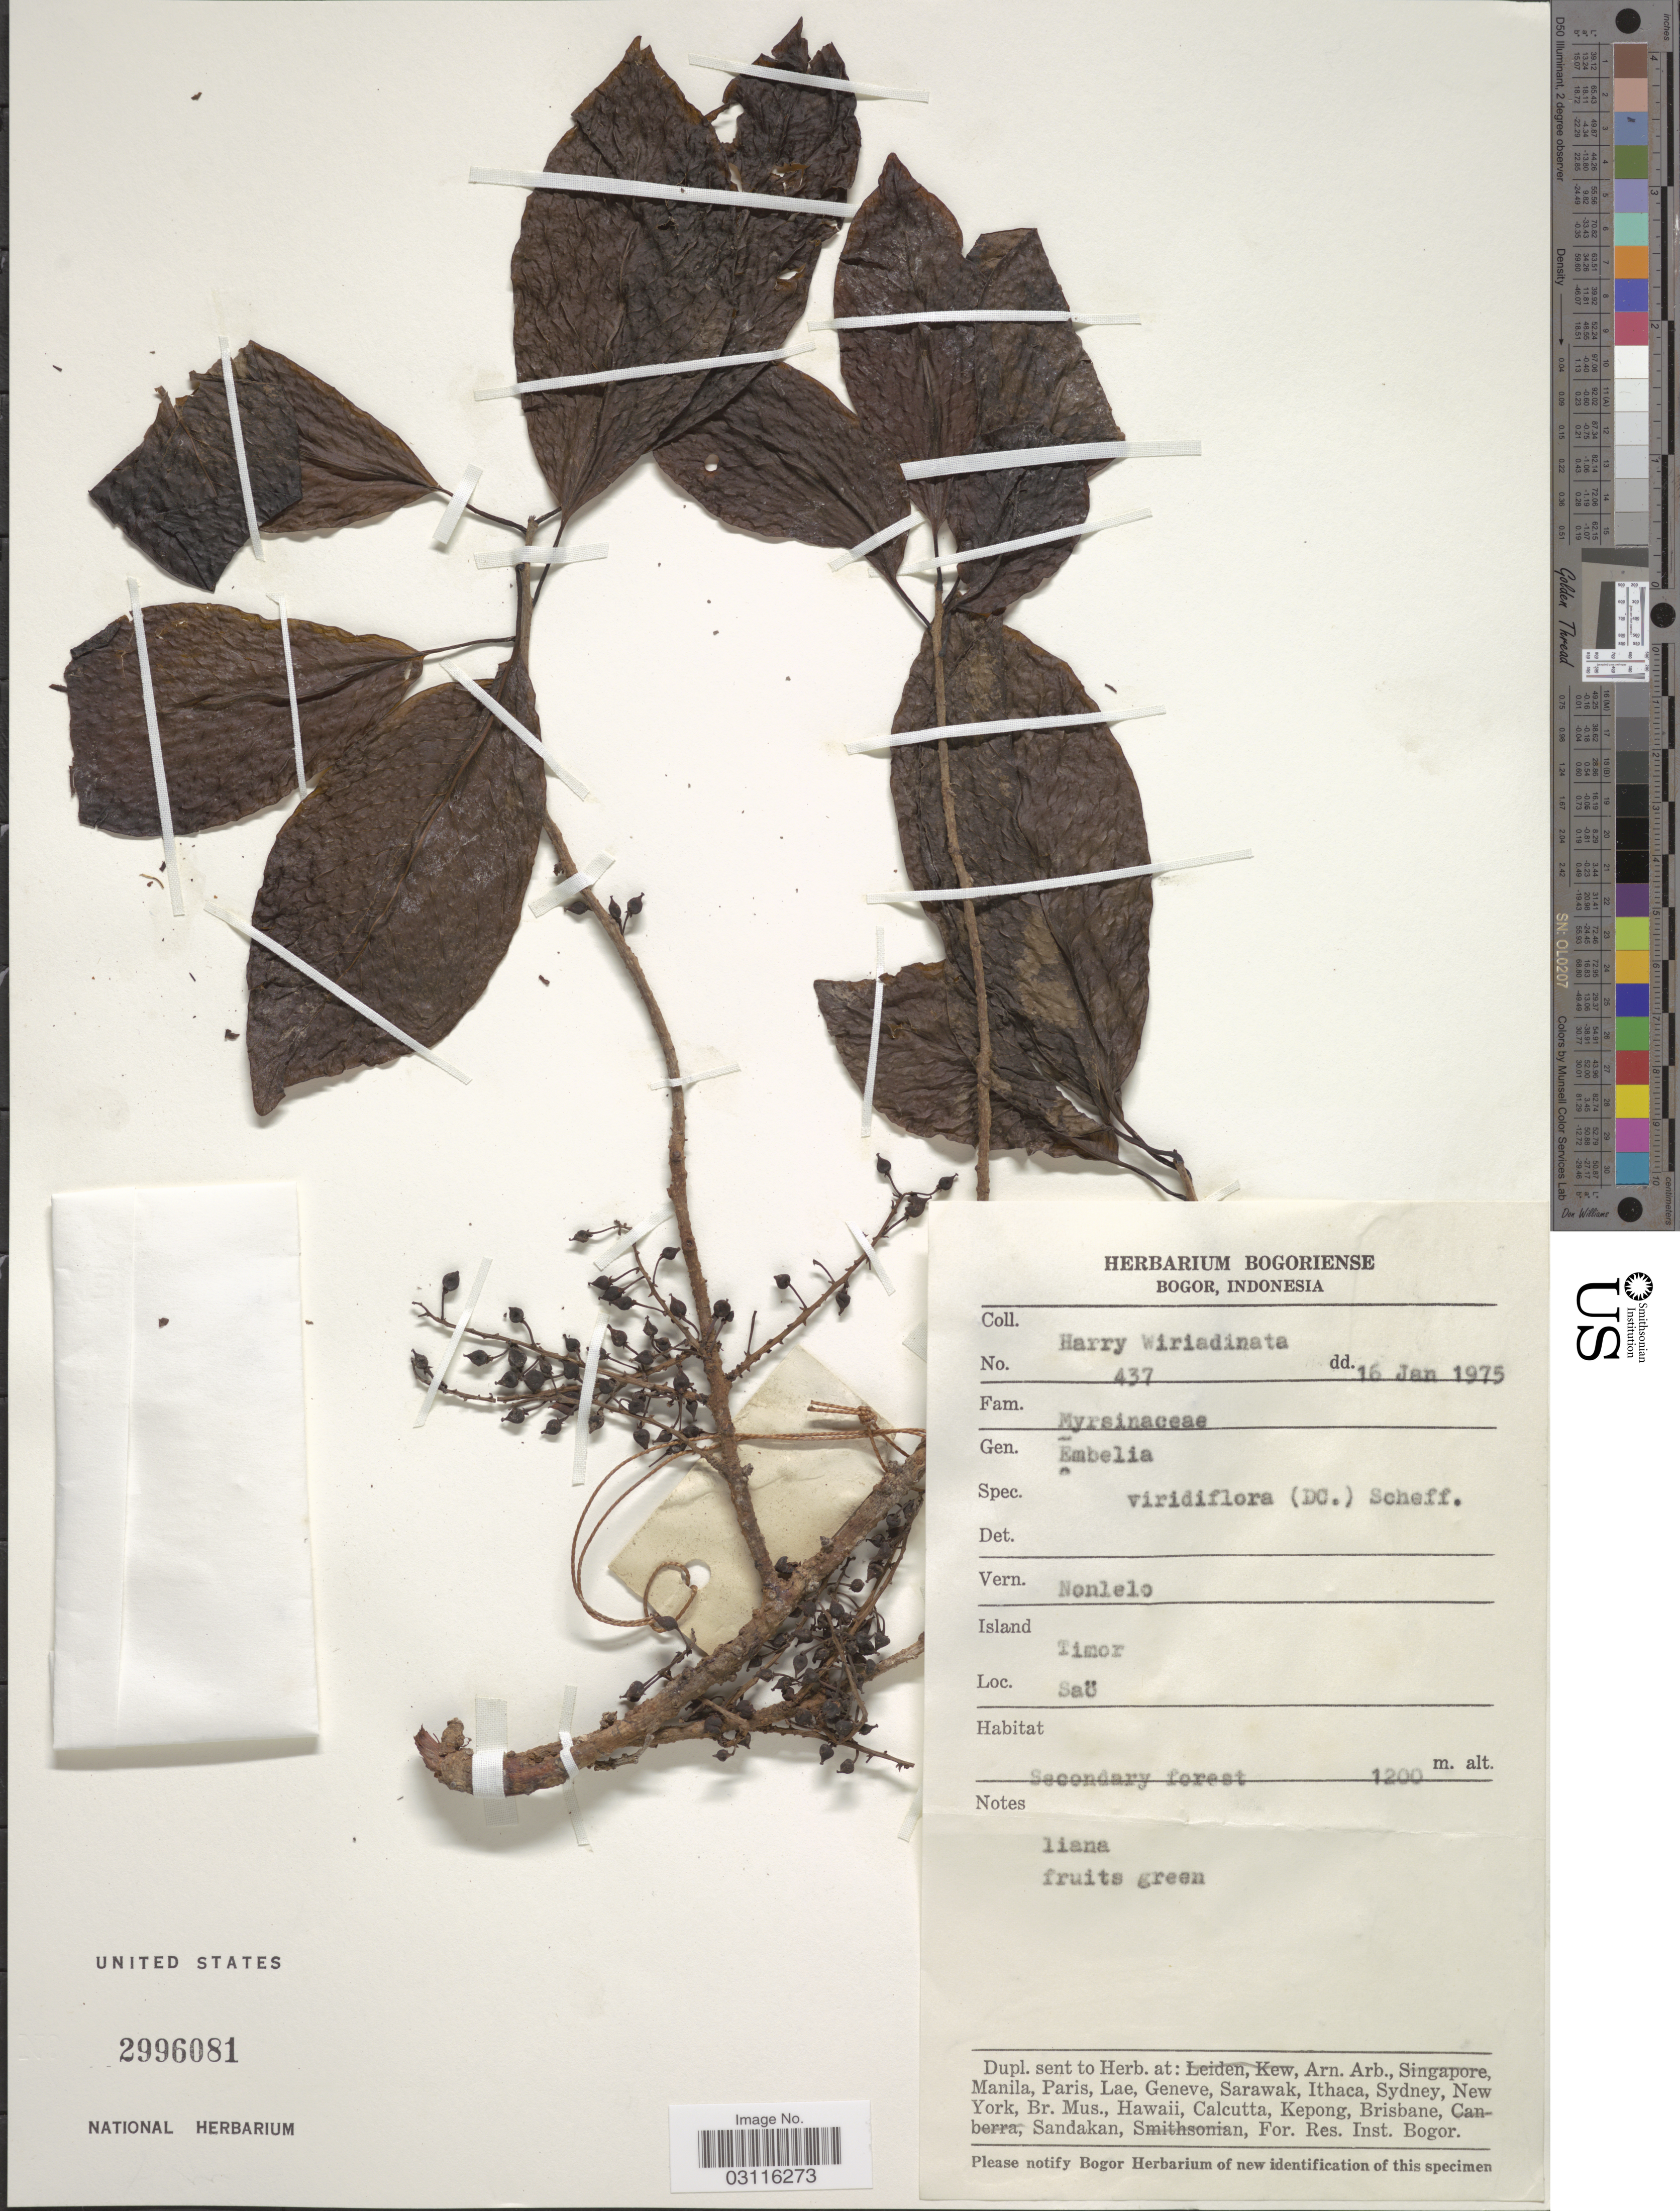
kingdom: Plantae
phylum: Tracheophyta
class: Magnoliopsida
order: Ericales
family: Primulaceae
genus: Embelia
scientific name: Embelia viridiflora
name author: Scheff.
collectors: H. Wiriadinata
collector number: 437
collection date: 1975-01-16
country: Indonesia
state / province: Nusa Tenggara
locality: Island Timor. Saö.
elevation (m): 1200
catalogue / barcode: US 2996081